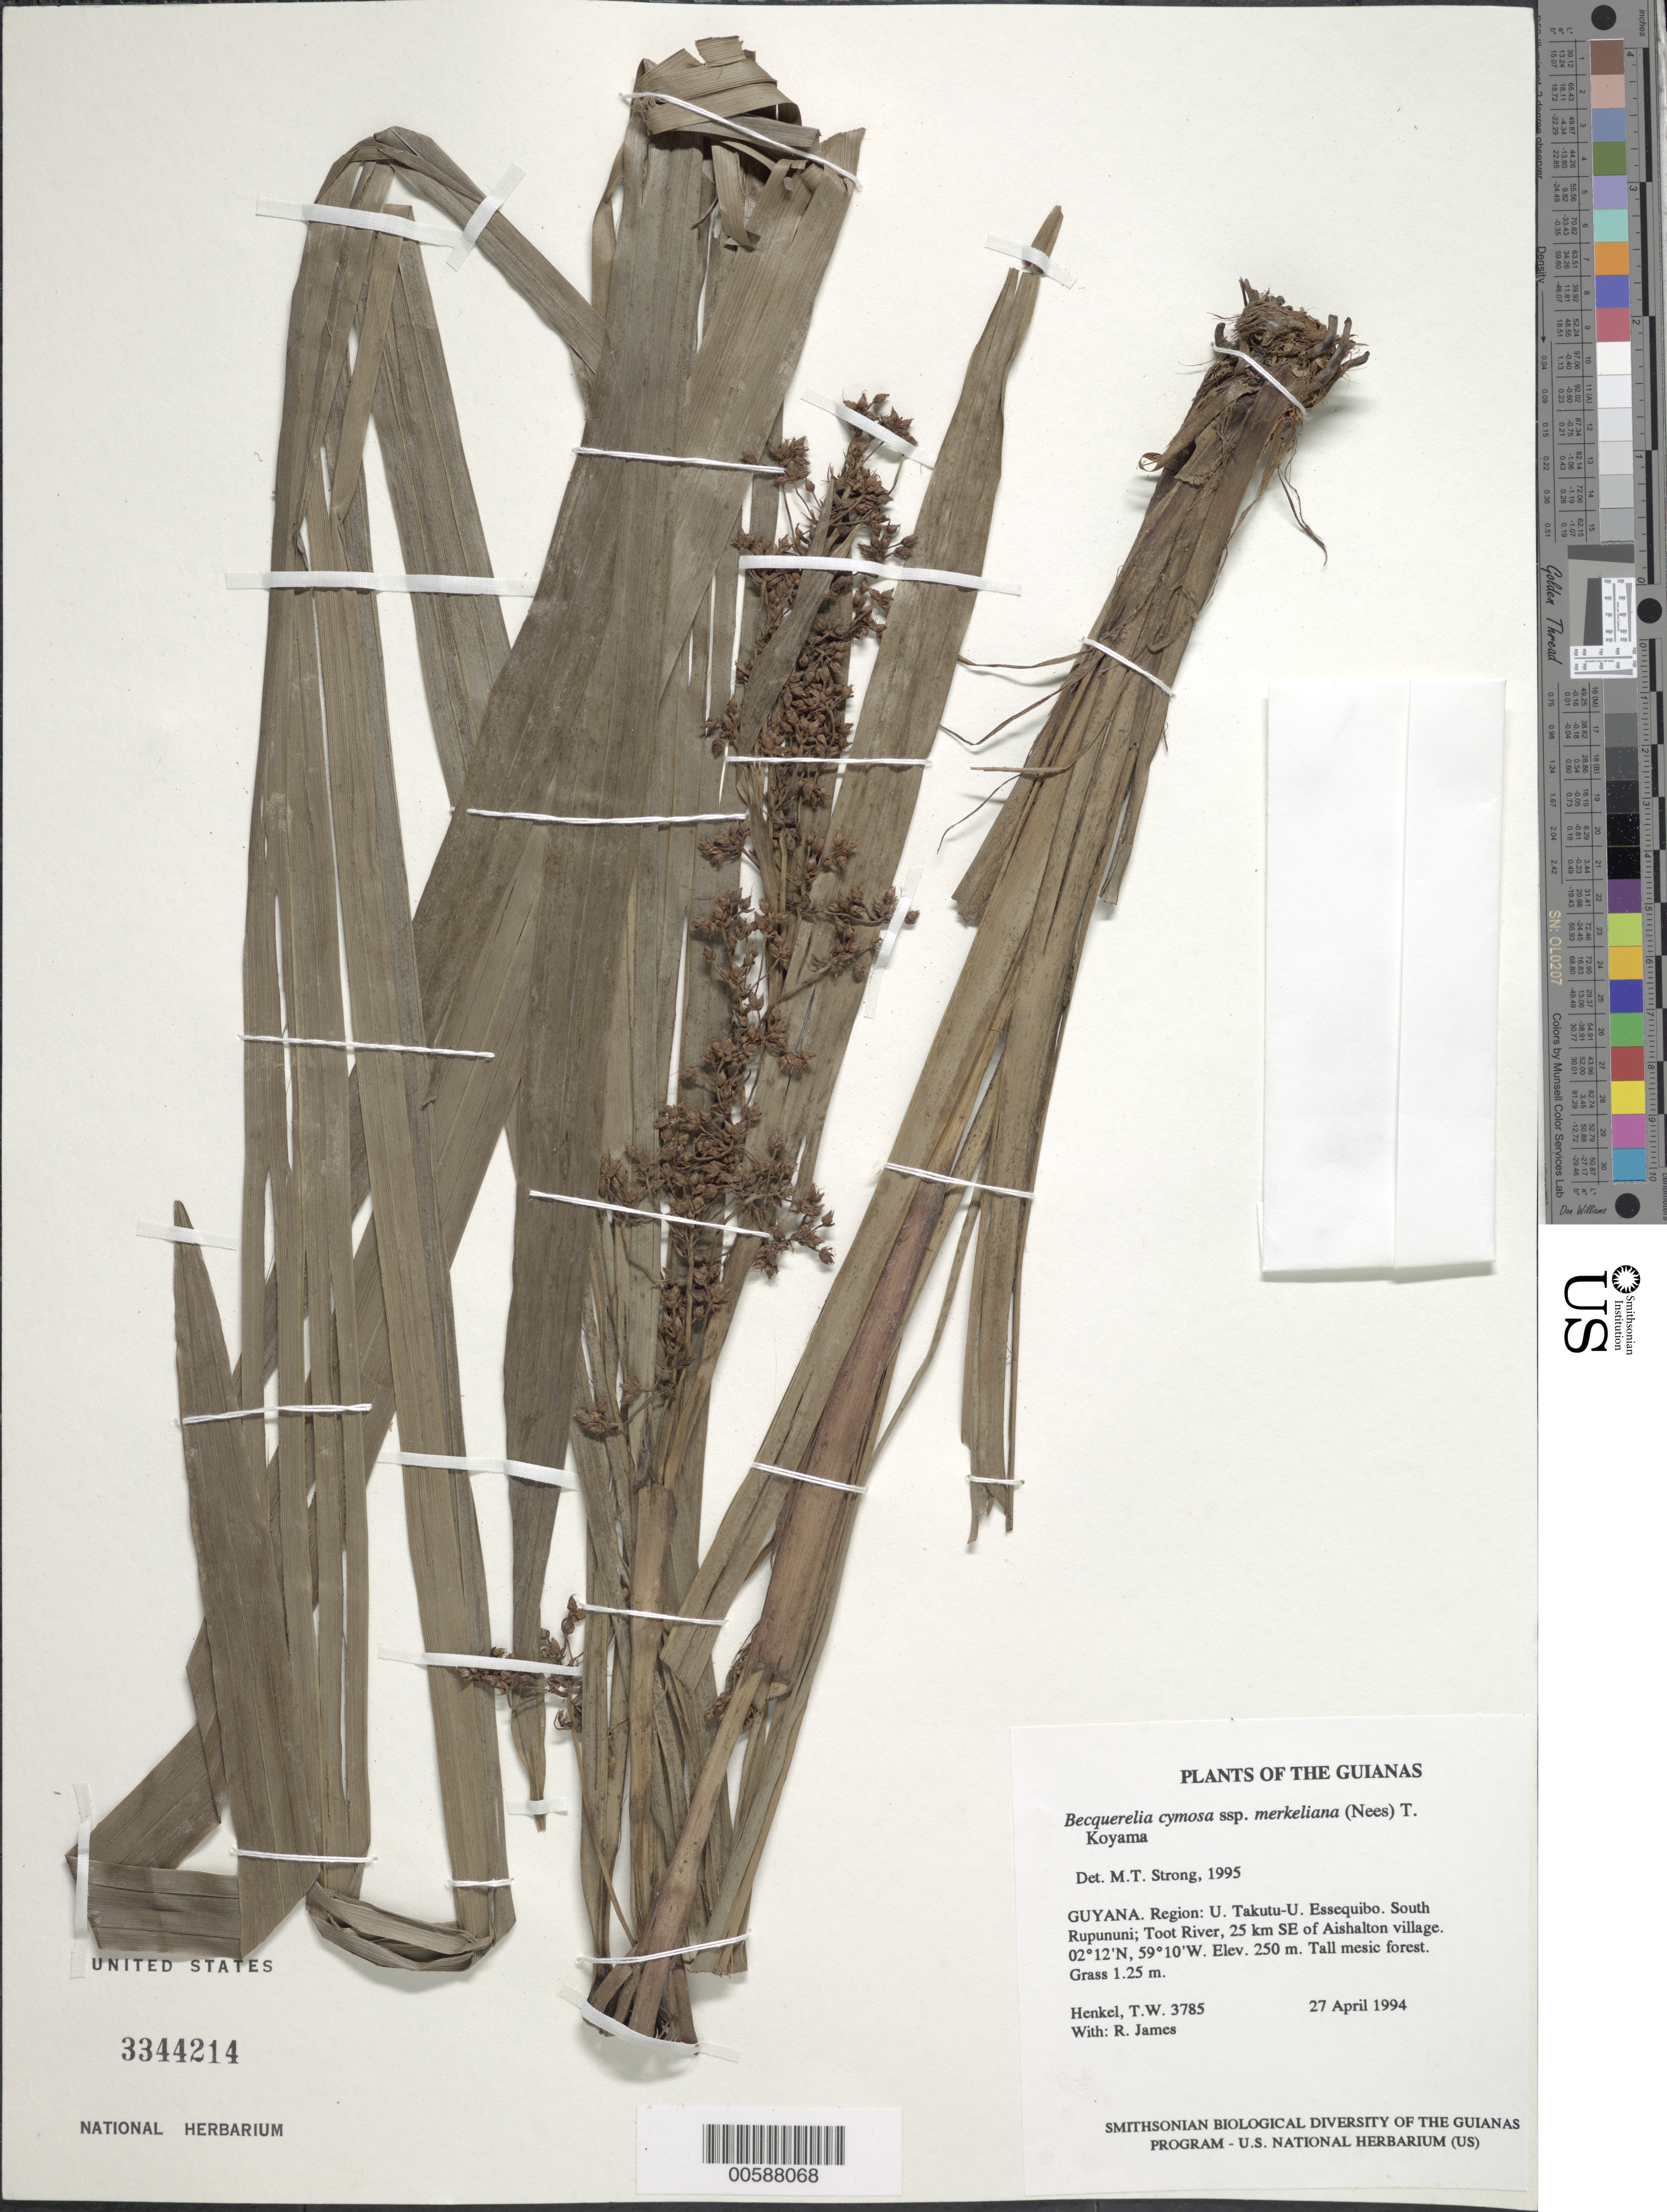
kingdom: Plantae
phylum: Tracheophyta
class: Liliopsida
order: Poales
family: Cyperaceae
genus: Becquerelia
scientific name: Becquerelia cymosa subsp. merkeliana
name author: (Nees) T. Koyama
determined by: Strong, M. T., (US), Smithsonian Institution - National Museum of Natural History (UNITED STATES)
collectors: T. Henkel & R. James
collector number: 3785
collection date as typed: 27 April 1994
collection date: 1994-04-27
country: Guyana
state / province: U. Takutu-U. Essequibo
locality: South Rupununi; Toot River, 25 km SE of Aishalton village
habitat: Tall mesic forest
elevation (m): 250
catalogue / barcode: US 3344214